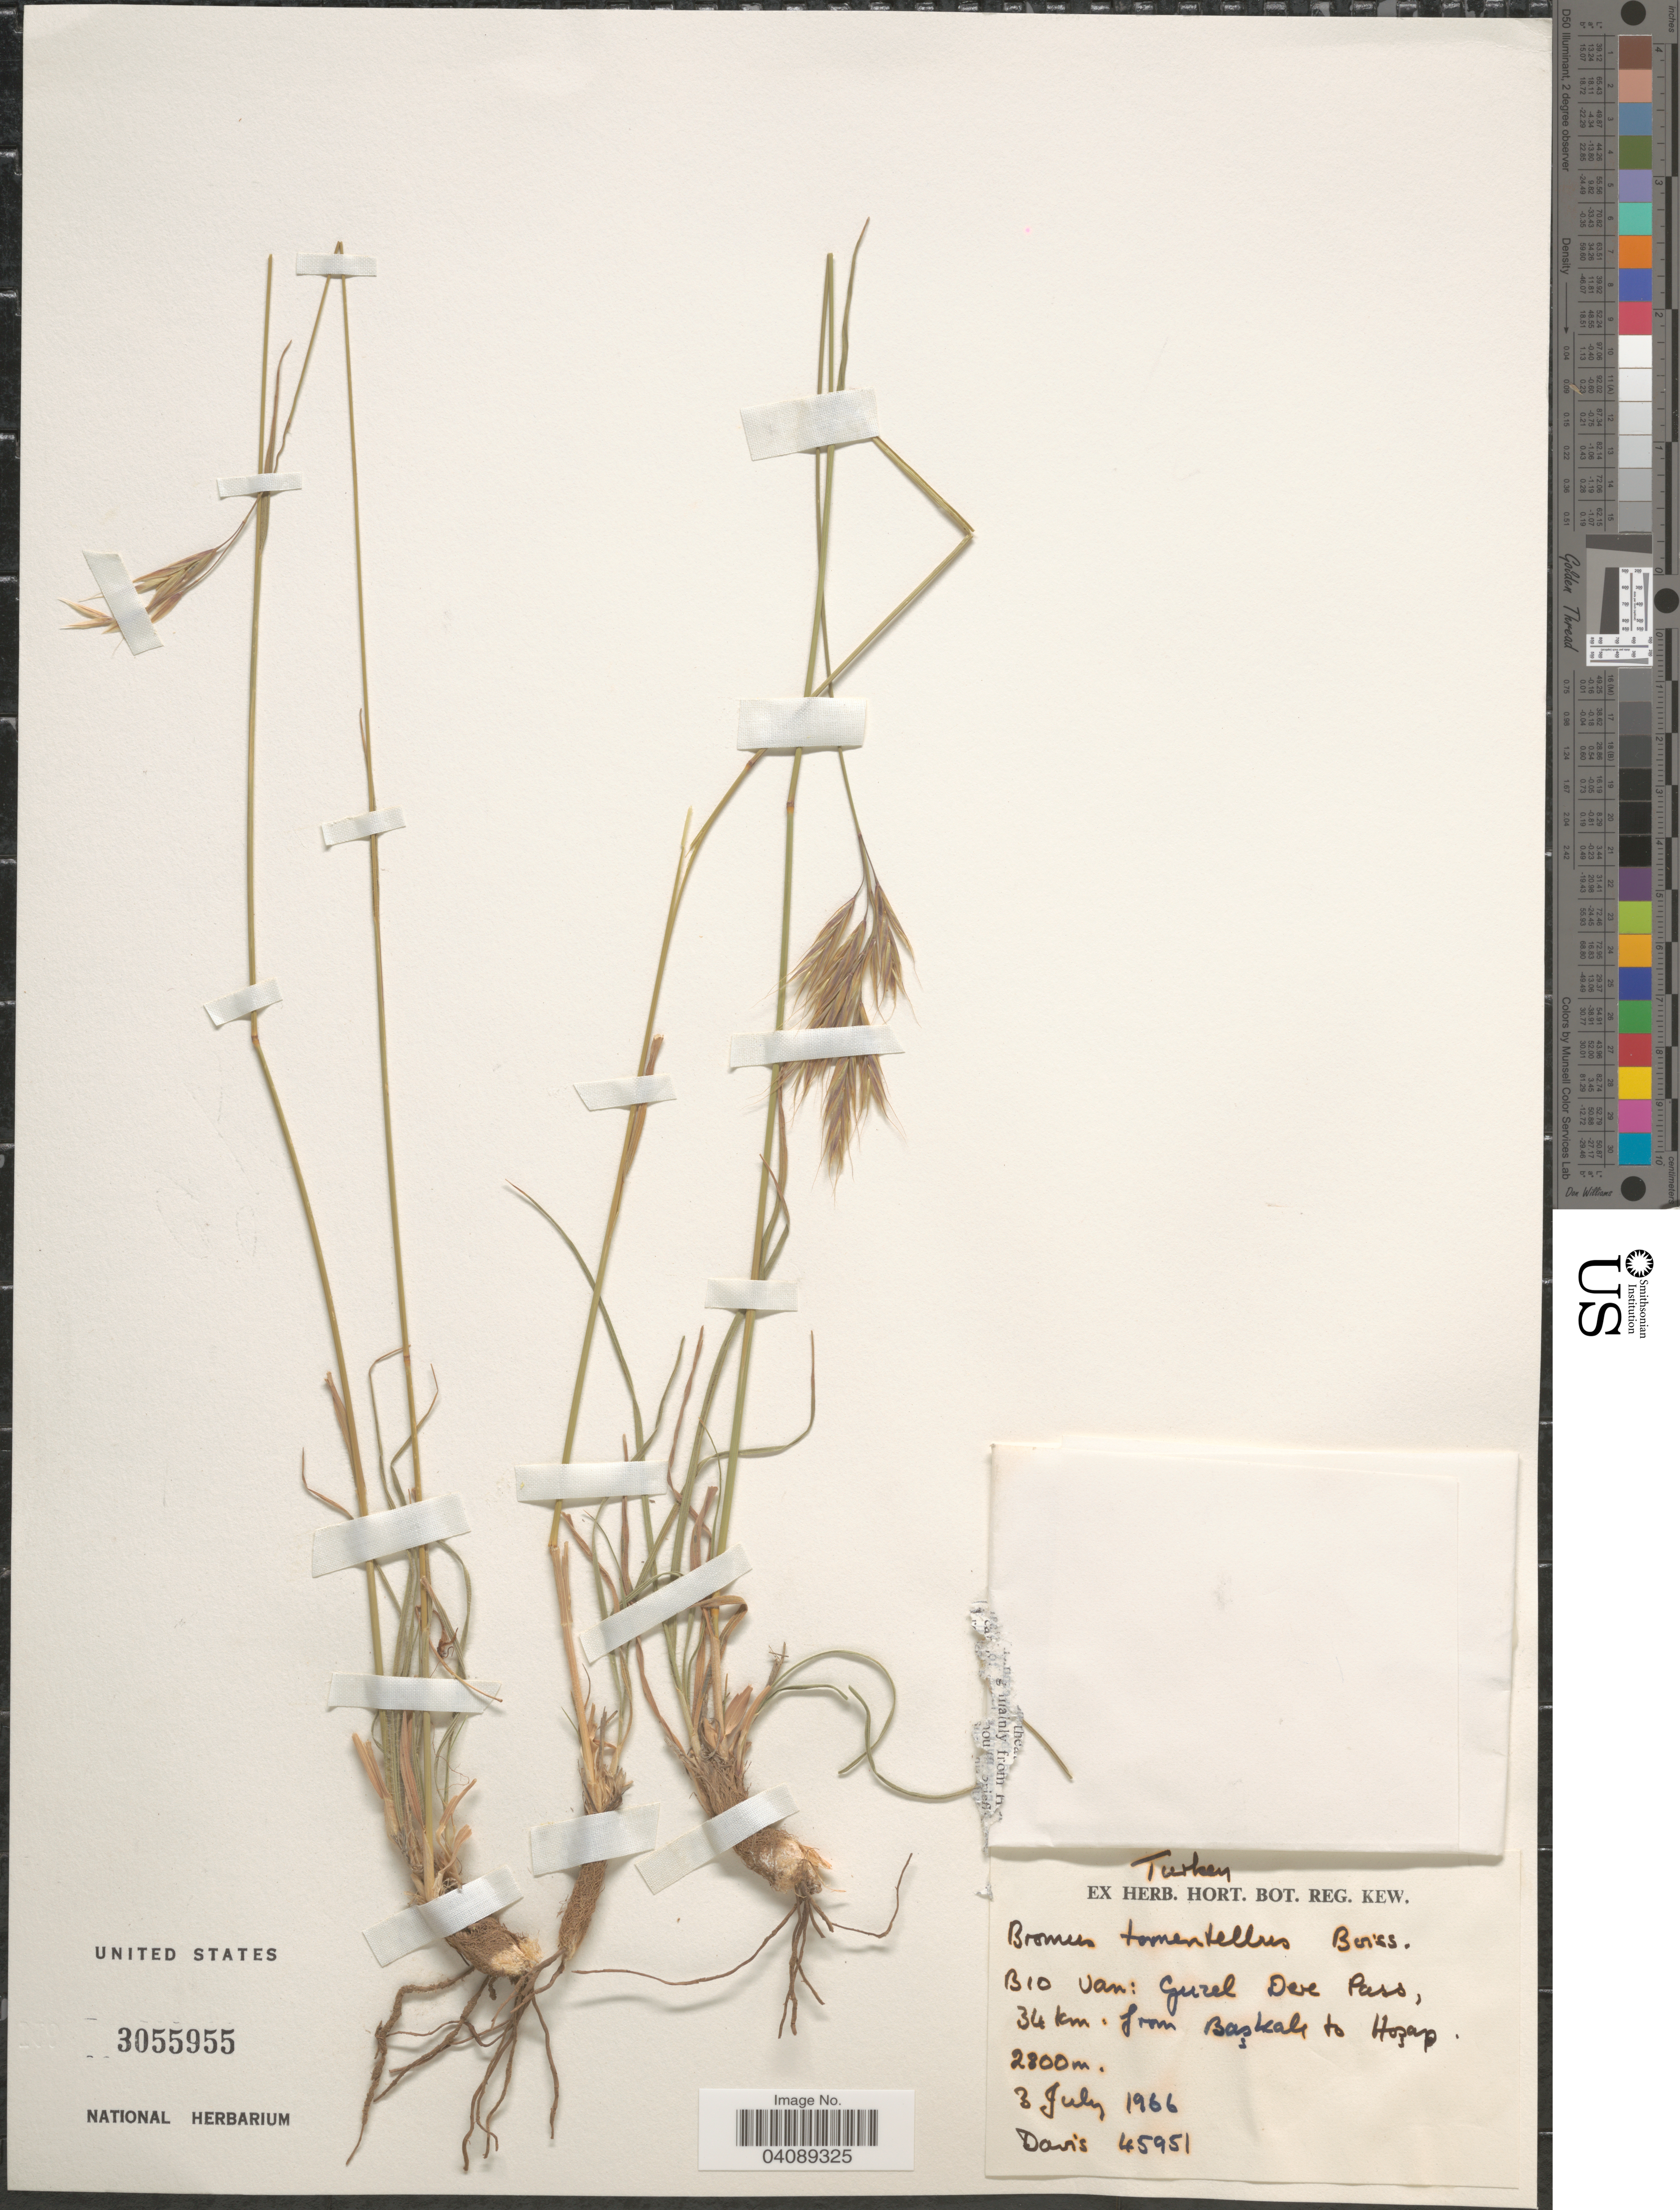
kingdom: Plantae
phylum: Tracheophyta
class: Liliopsida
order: Poales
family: Poaceae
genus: Bromus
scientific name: Bromus tomentellus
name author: Boiss.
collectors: -. Davis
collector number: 45951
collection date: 1966-07-03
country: Turkey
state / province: Van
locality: B10 Van: Guzel Dere Pass, 34 km. from Başkale to Hoşap.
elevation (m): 2800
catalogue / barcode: US 3055955